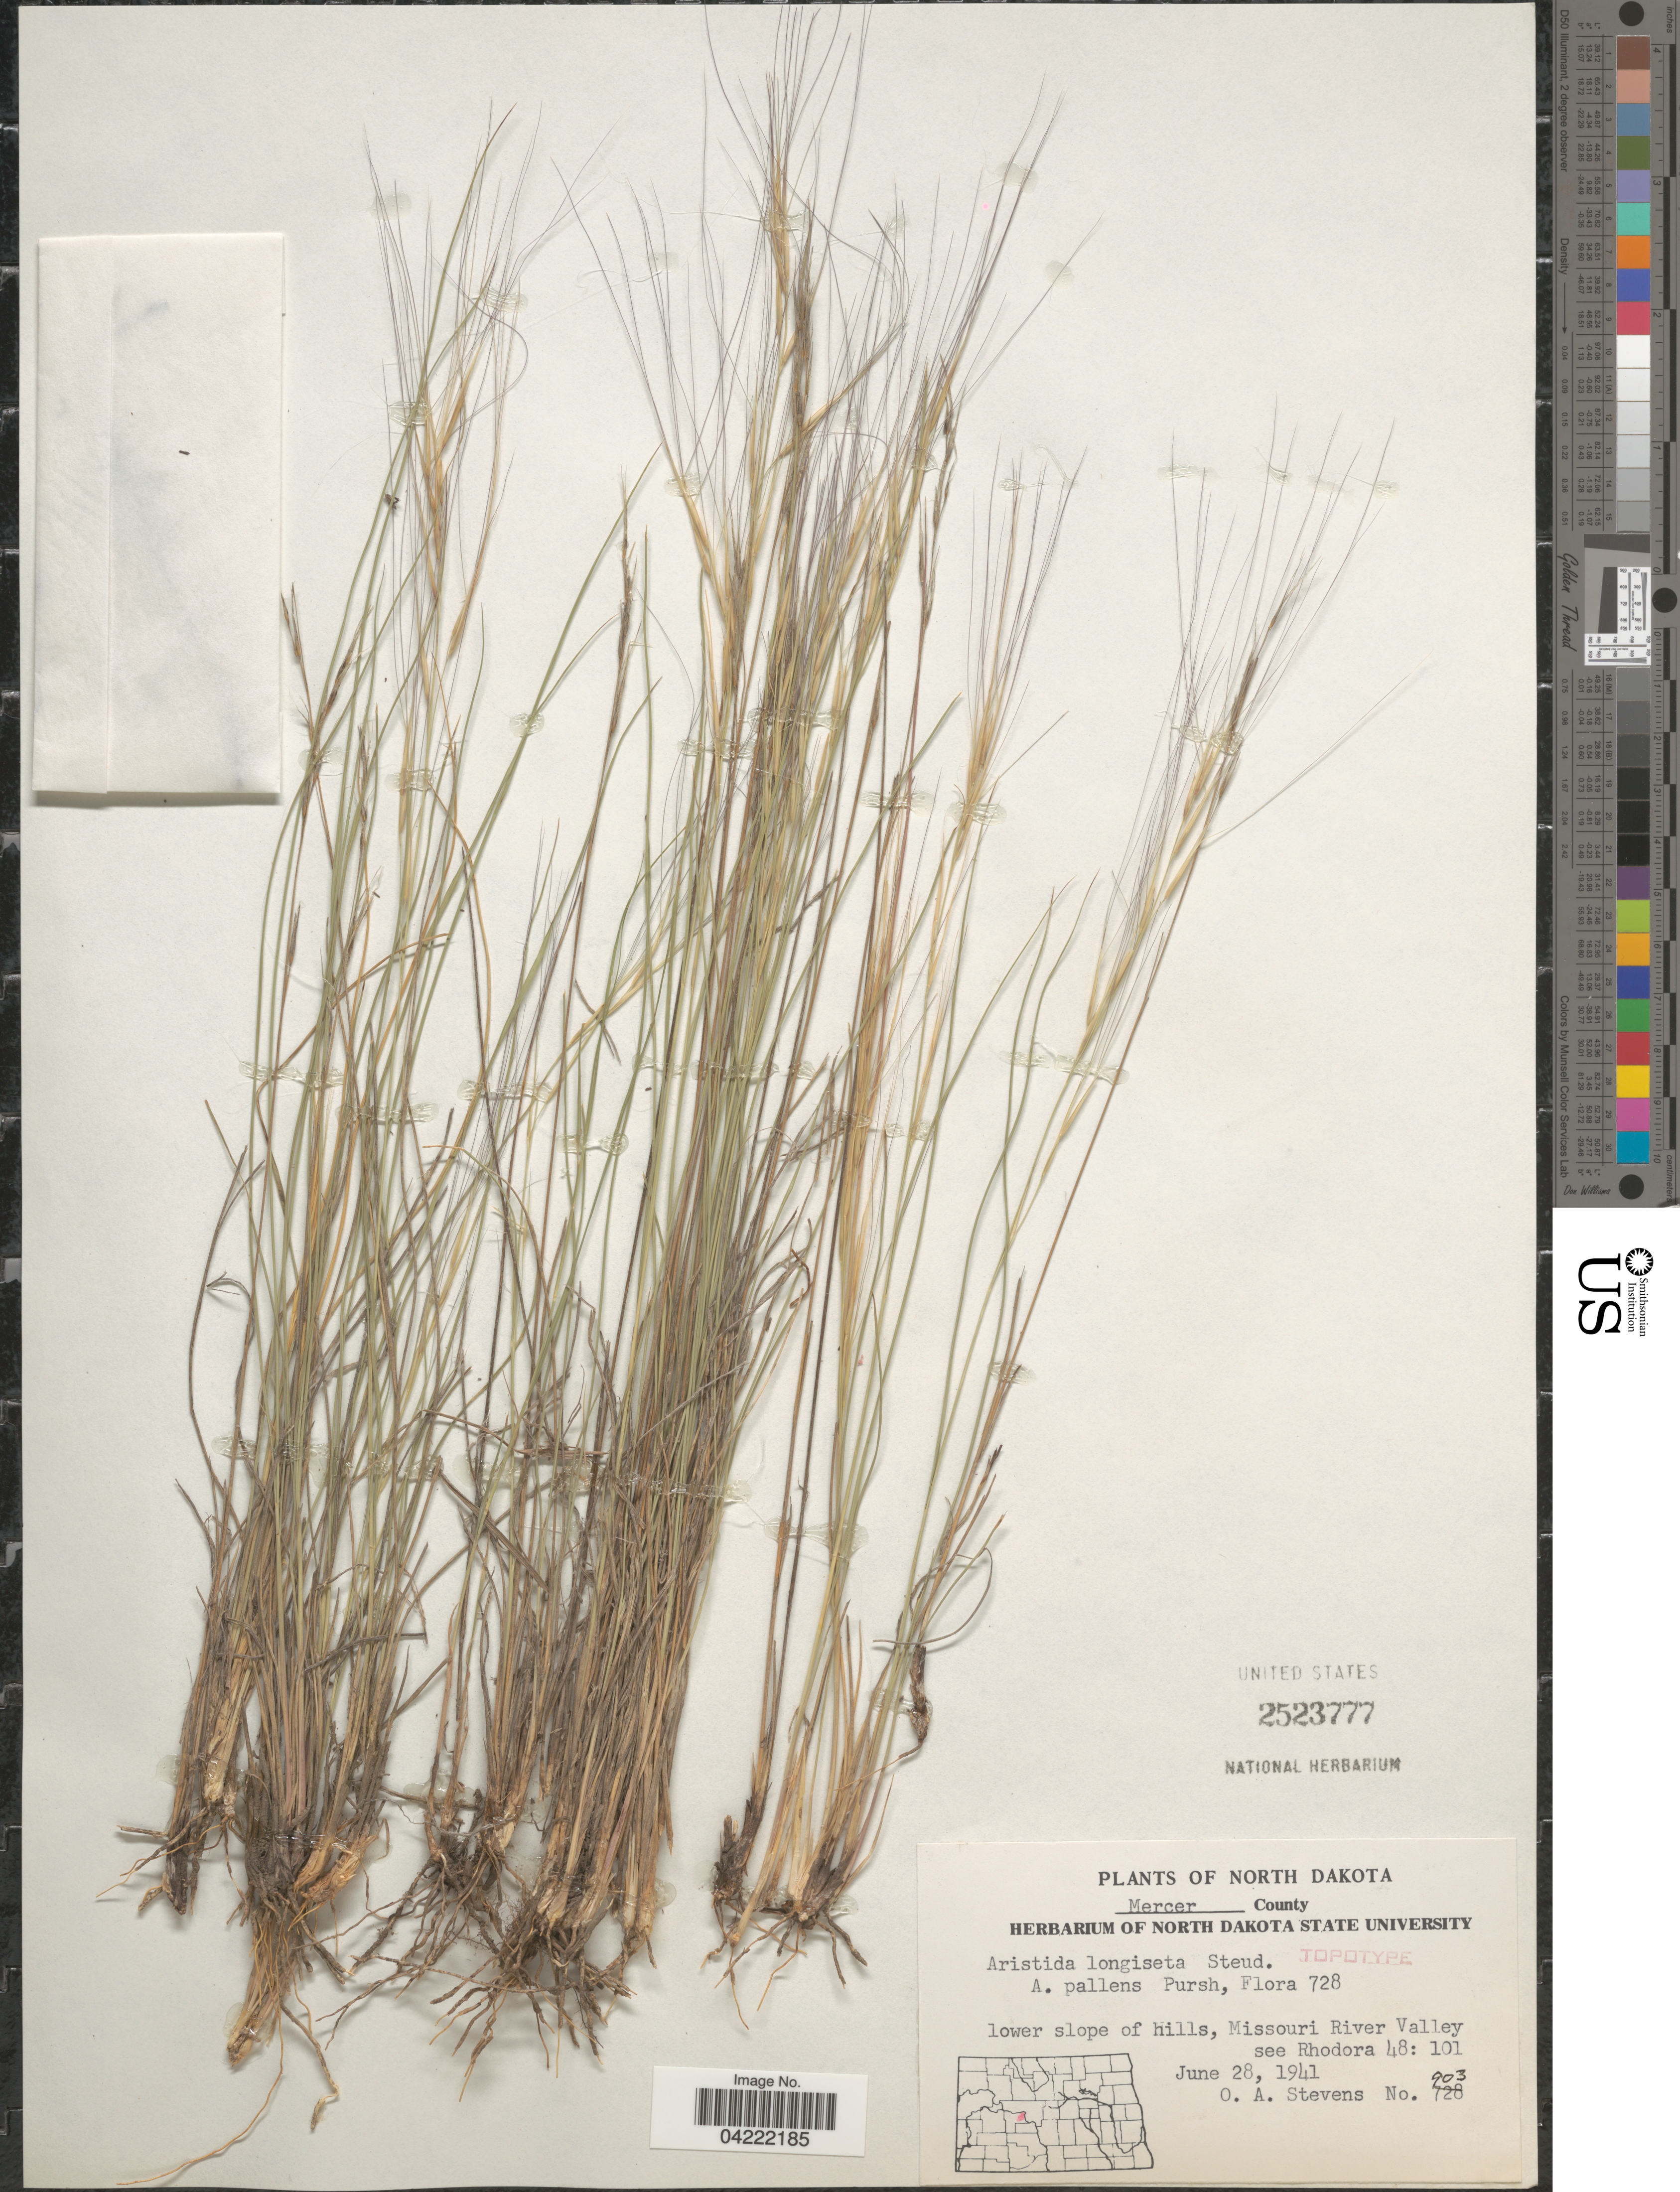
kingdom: Plantae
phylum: Tracheophyta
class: Liliopsida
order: Poales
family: Poaceae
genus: Aristida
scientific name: Aristida purpurea var. longiseta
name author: (Steud.) Vasey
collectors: O. A. Stevens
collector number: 903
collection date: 1941-06-28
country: United States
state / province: North Dakota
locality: Mercer County. Lower slopes of hills, Missouri River Valley.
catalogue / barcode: US 2523777